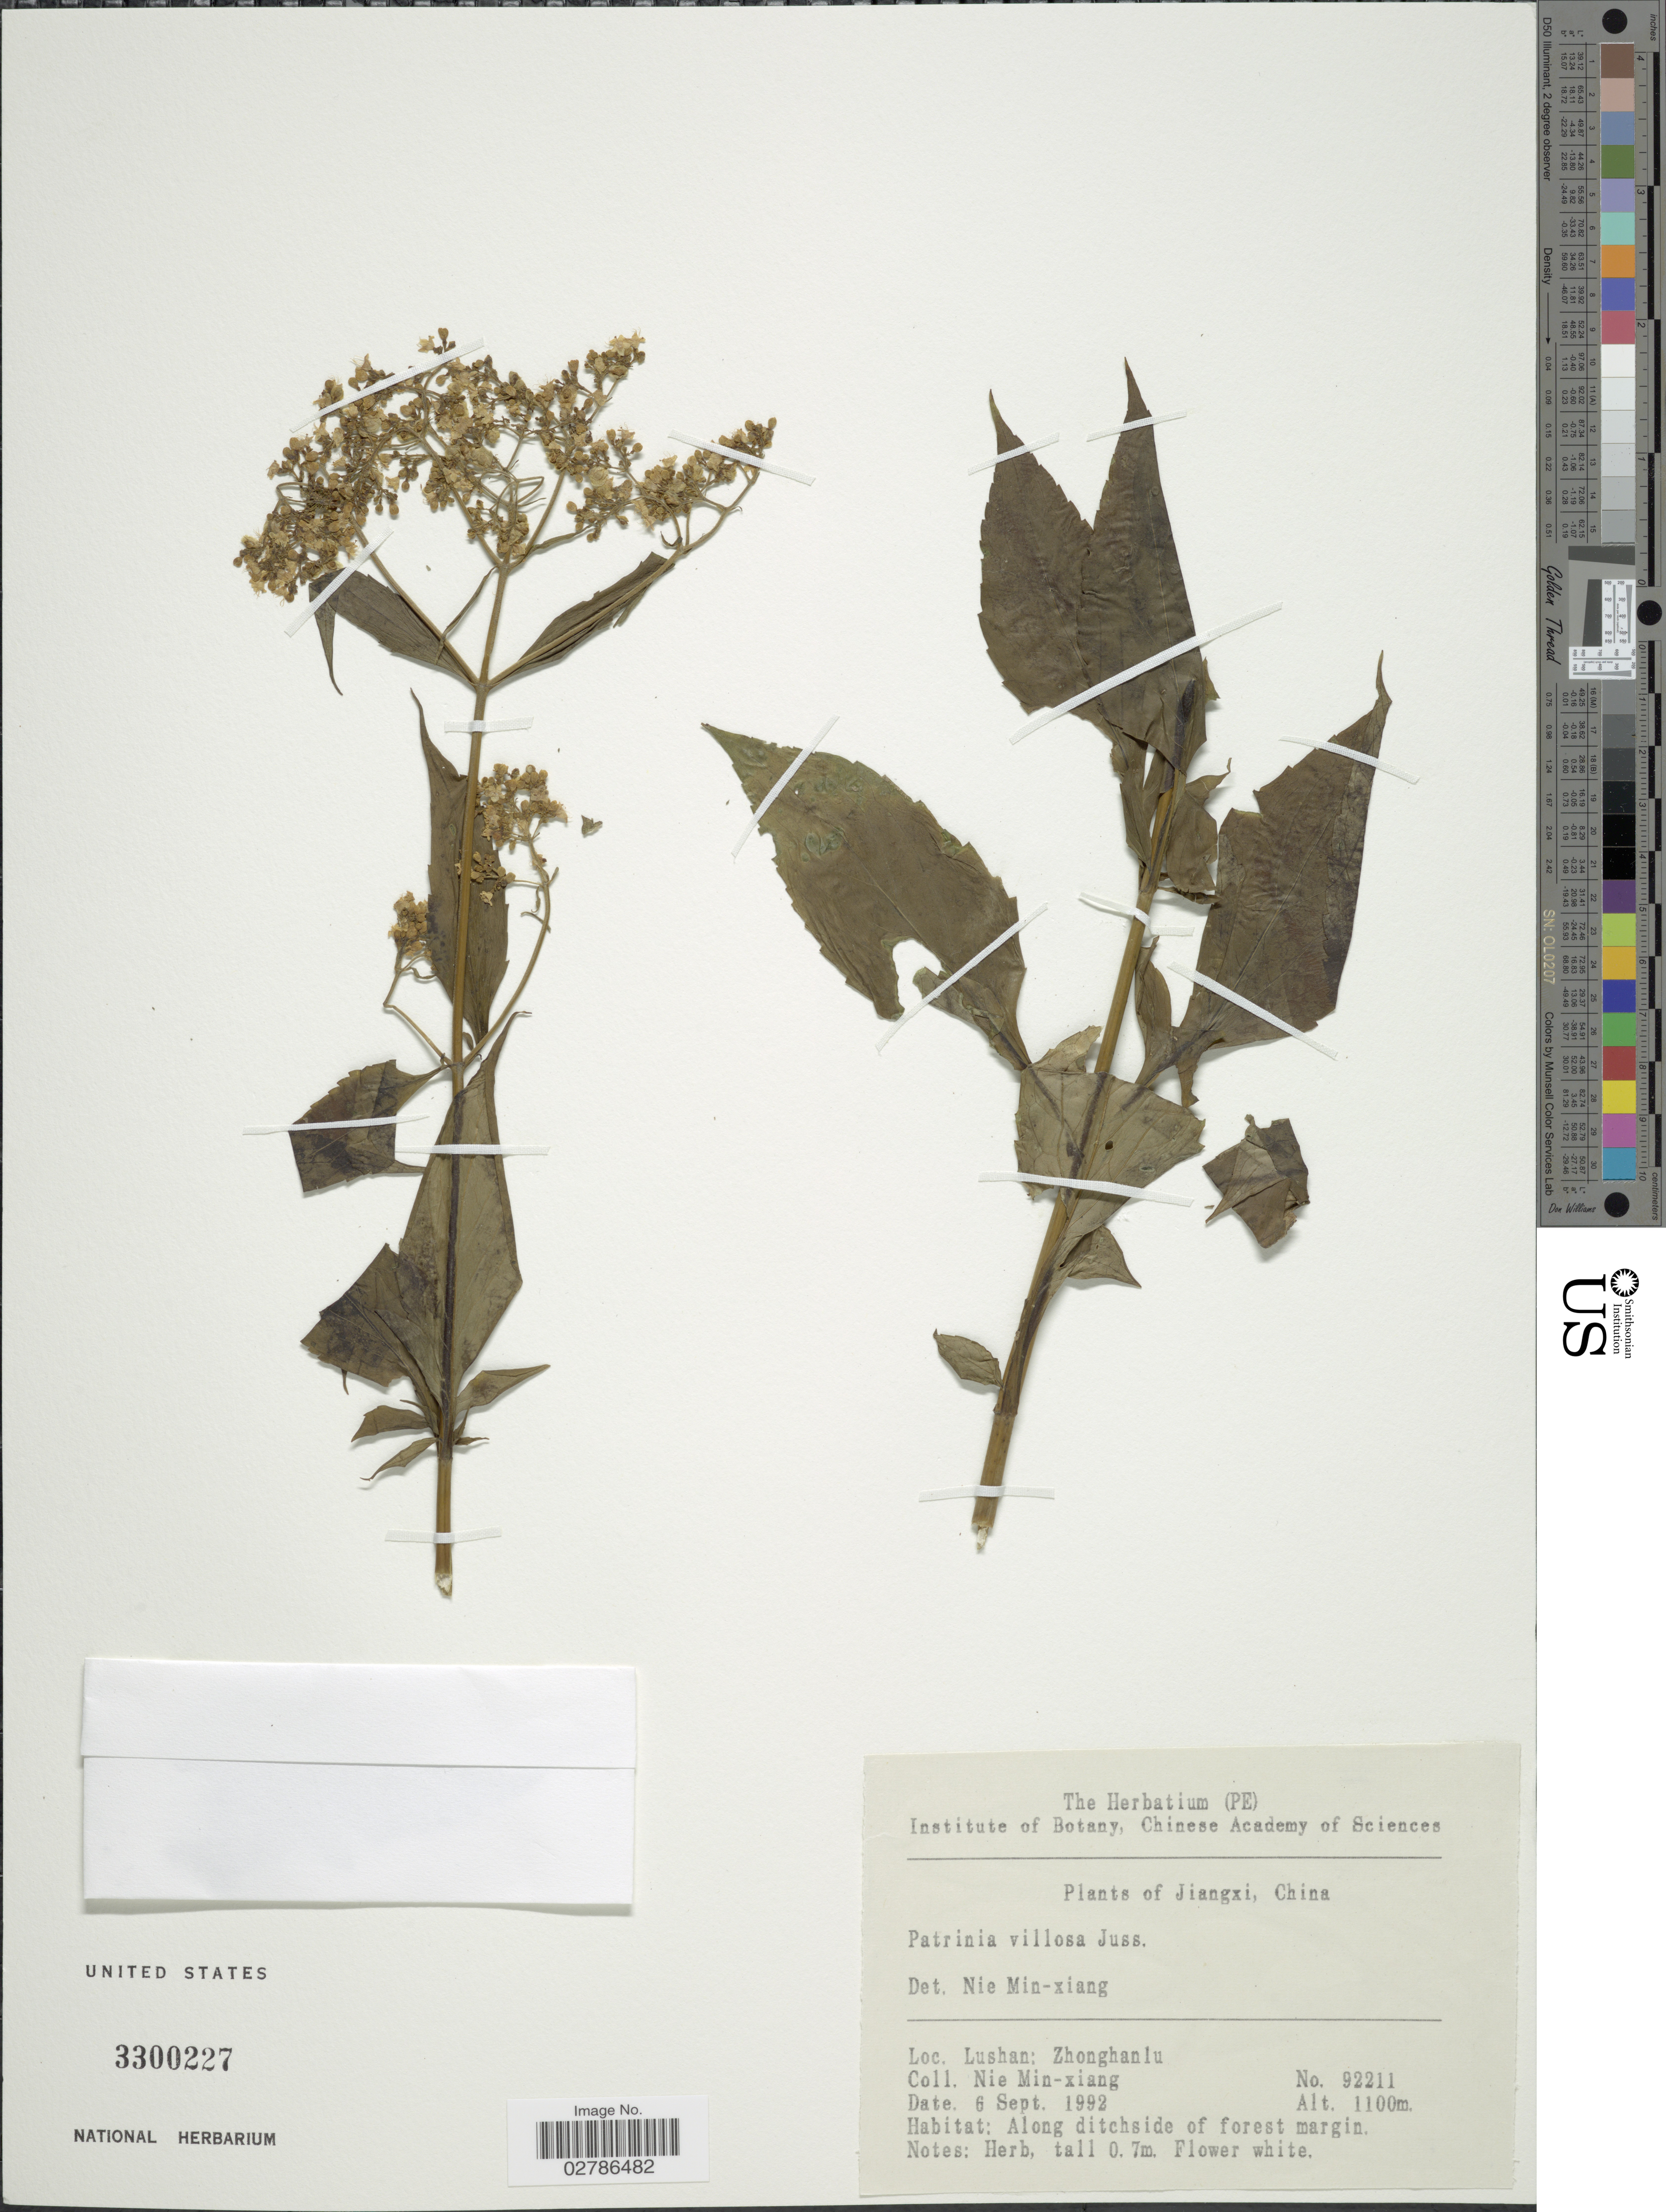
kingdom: Plantae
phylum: Tracheophyta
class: Magnoliopsida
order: Dipsacales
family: Caprifoliaceae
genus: Patrinia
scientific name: Patrinia villosa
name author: (Thunb.) Dufr.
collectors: M. Nie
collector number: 92211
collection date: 1992-09-06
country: China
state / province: Jiangsu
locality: Lushan, Zhonghanlu.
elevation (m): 1100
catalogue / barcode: US 3300227